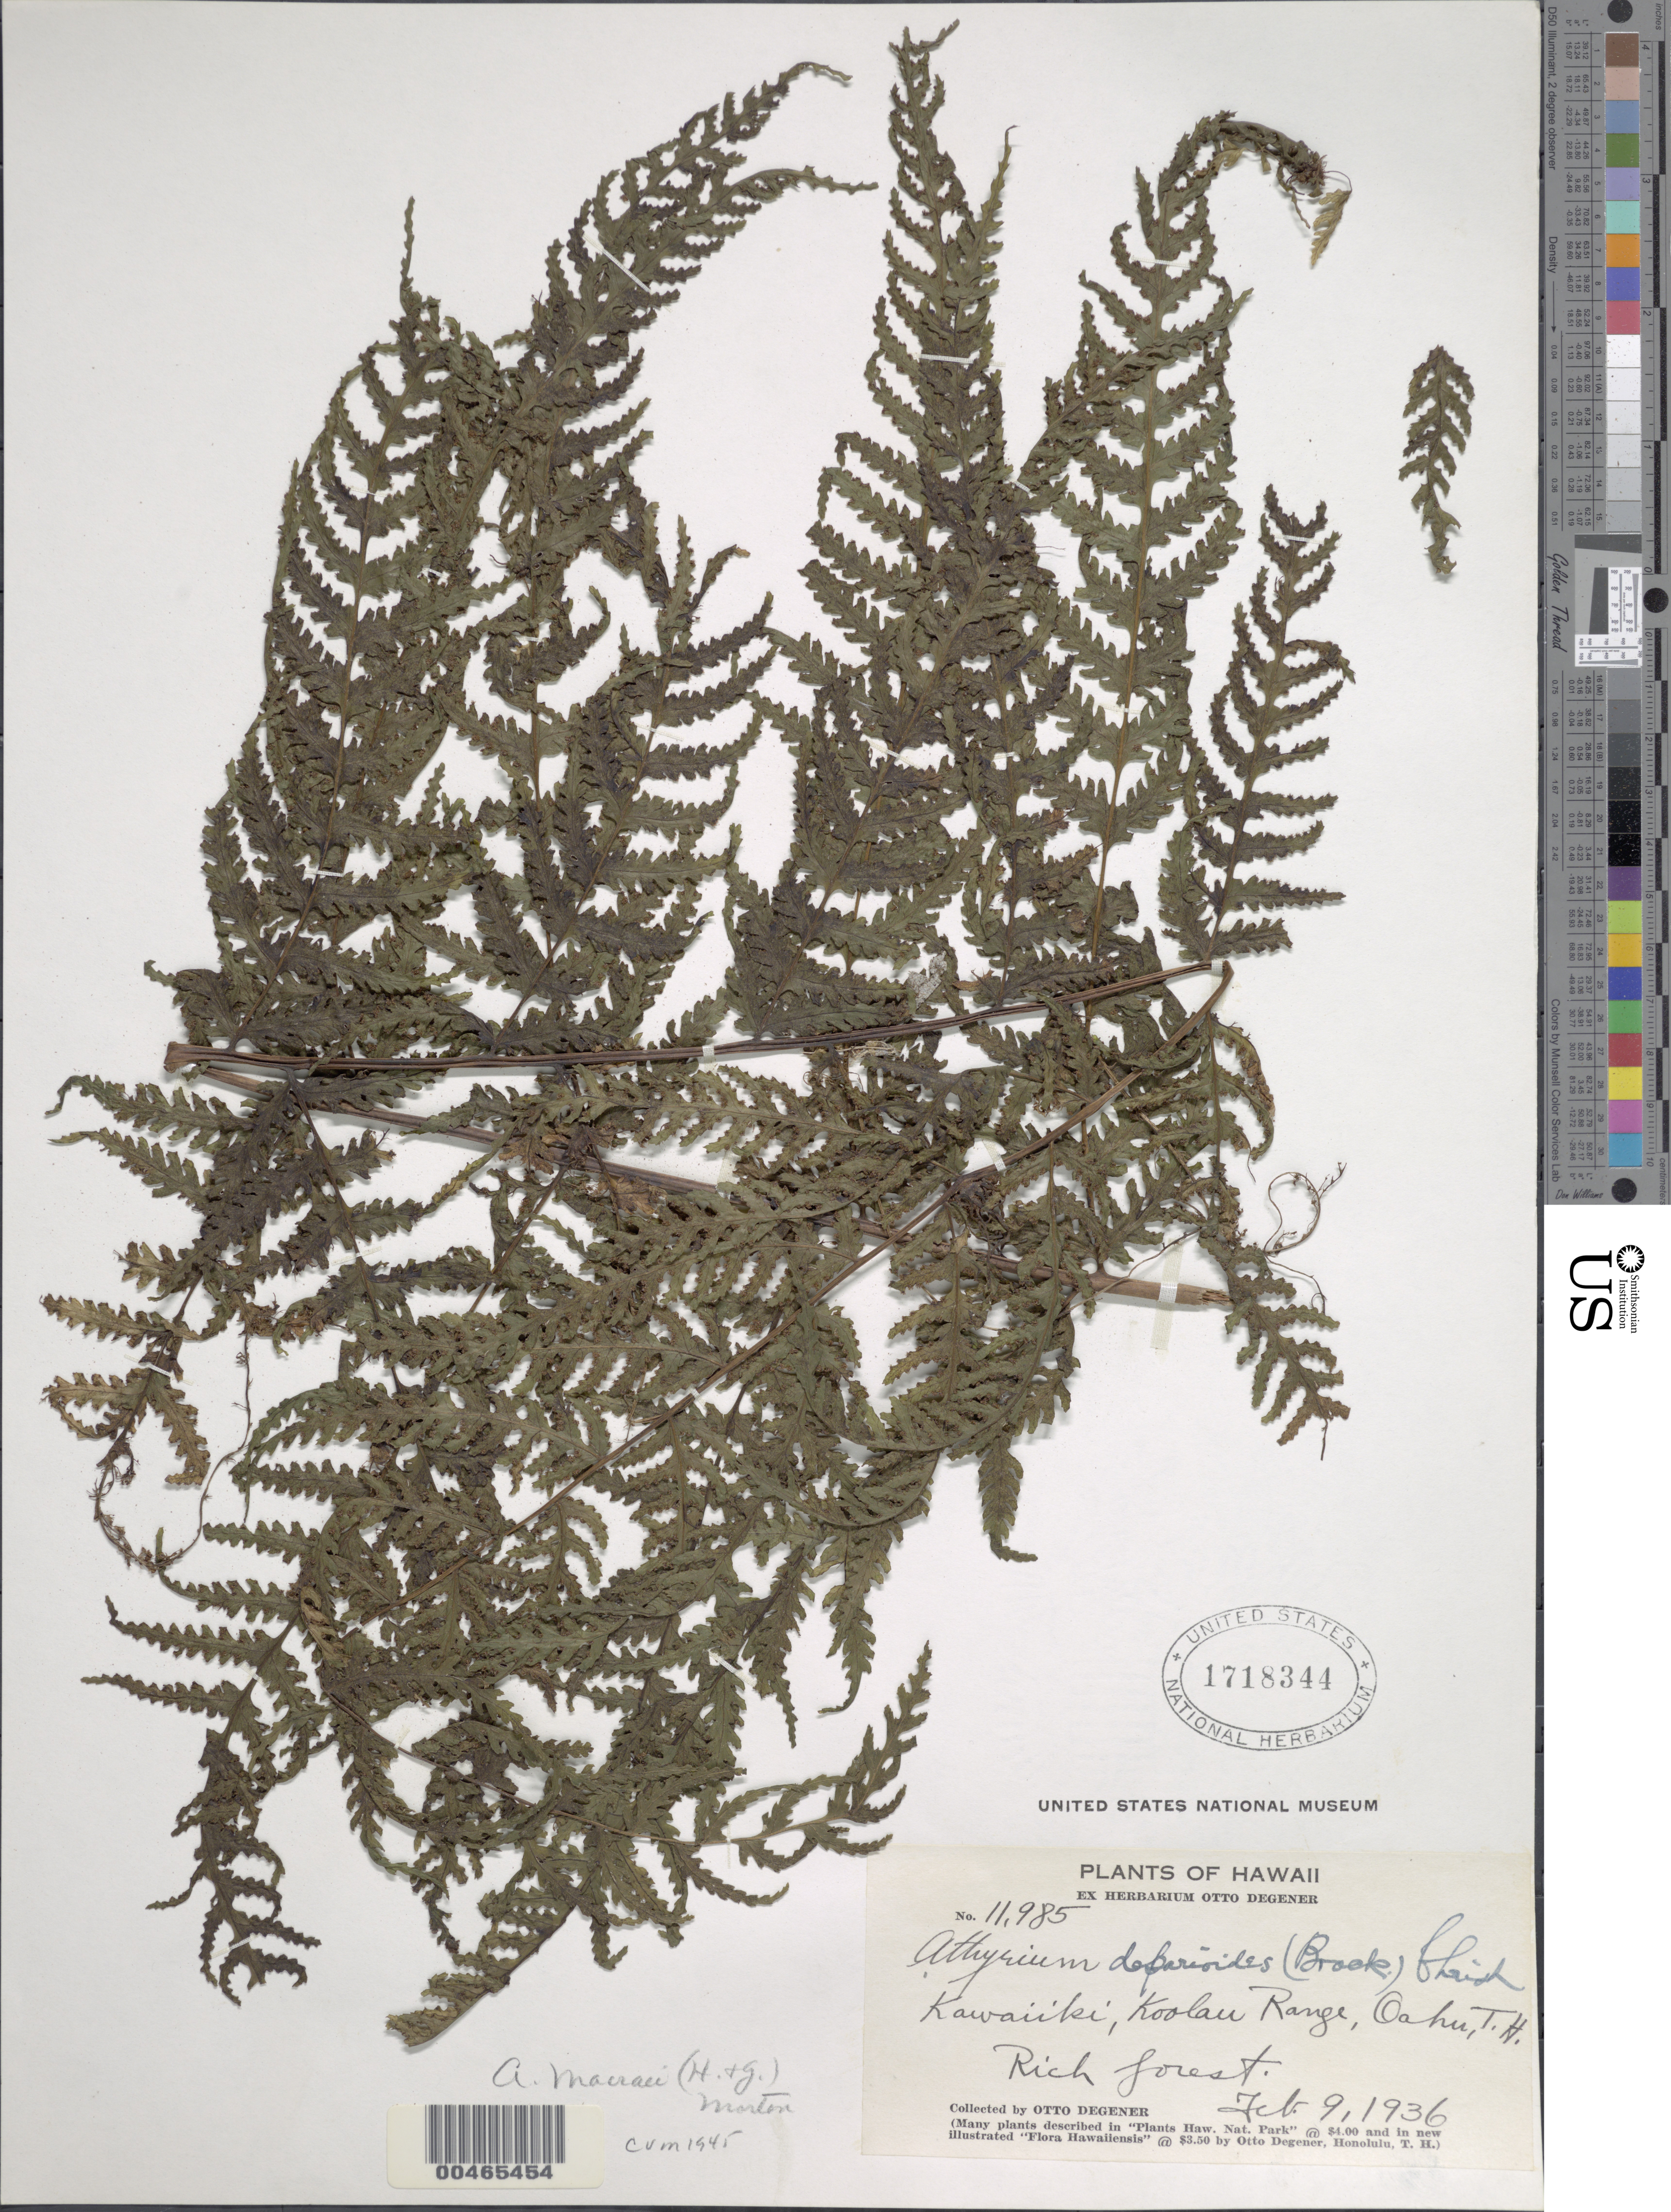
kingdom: Plantae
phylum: Tracheophyta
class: Polypodiopsida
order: Polypodiales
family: Athyriaceae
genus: Deparia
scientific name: Deparia prolifera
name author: (Kaulf.) Hook. & Grev.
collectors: O. Degener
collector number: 11985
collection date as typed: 9 Feb 1936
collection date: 1936-02-09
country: United States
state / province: Hawaii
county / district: Honolulu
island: Oahu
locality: Kawaiiki, Koolau Range, Oahu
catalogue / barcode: US 1718344